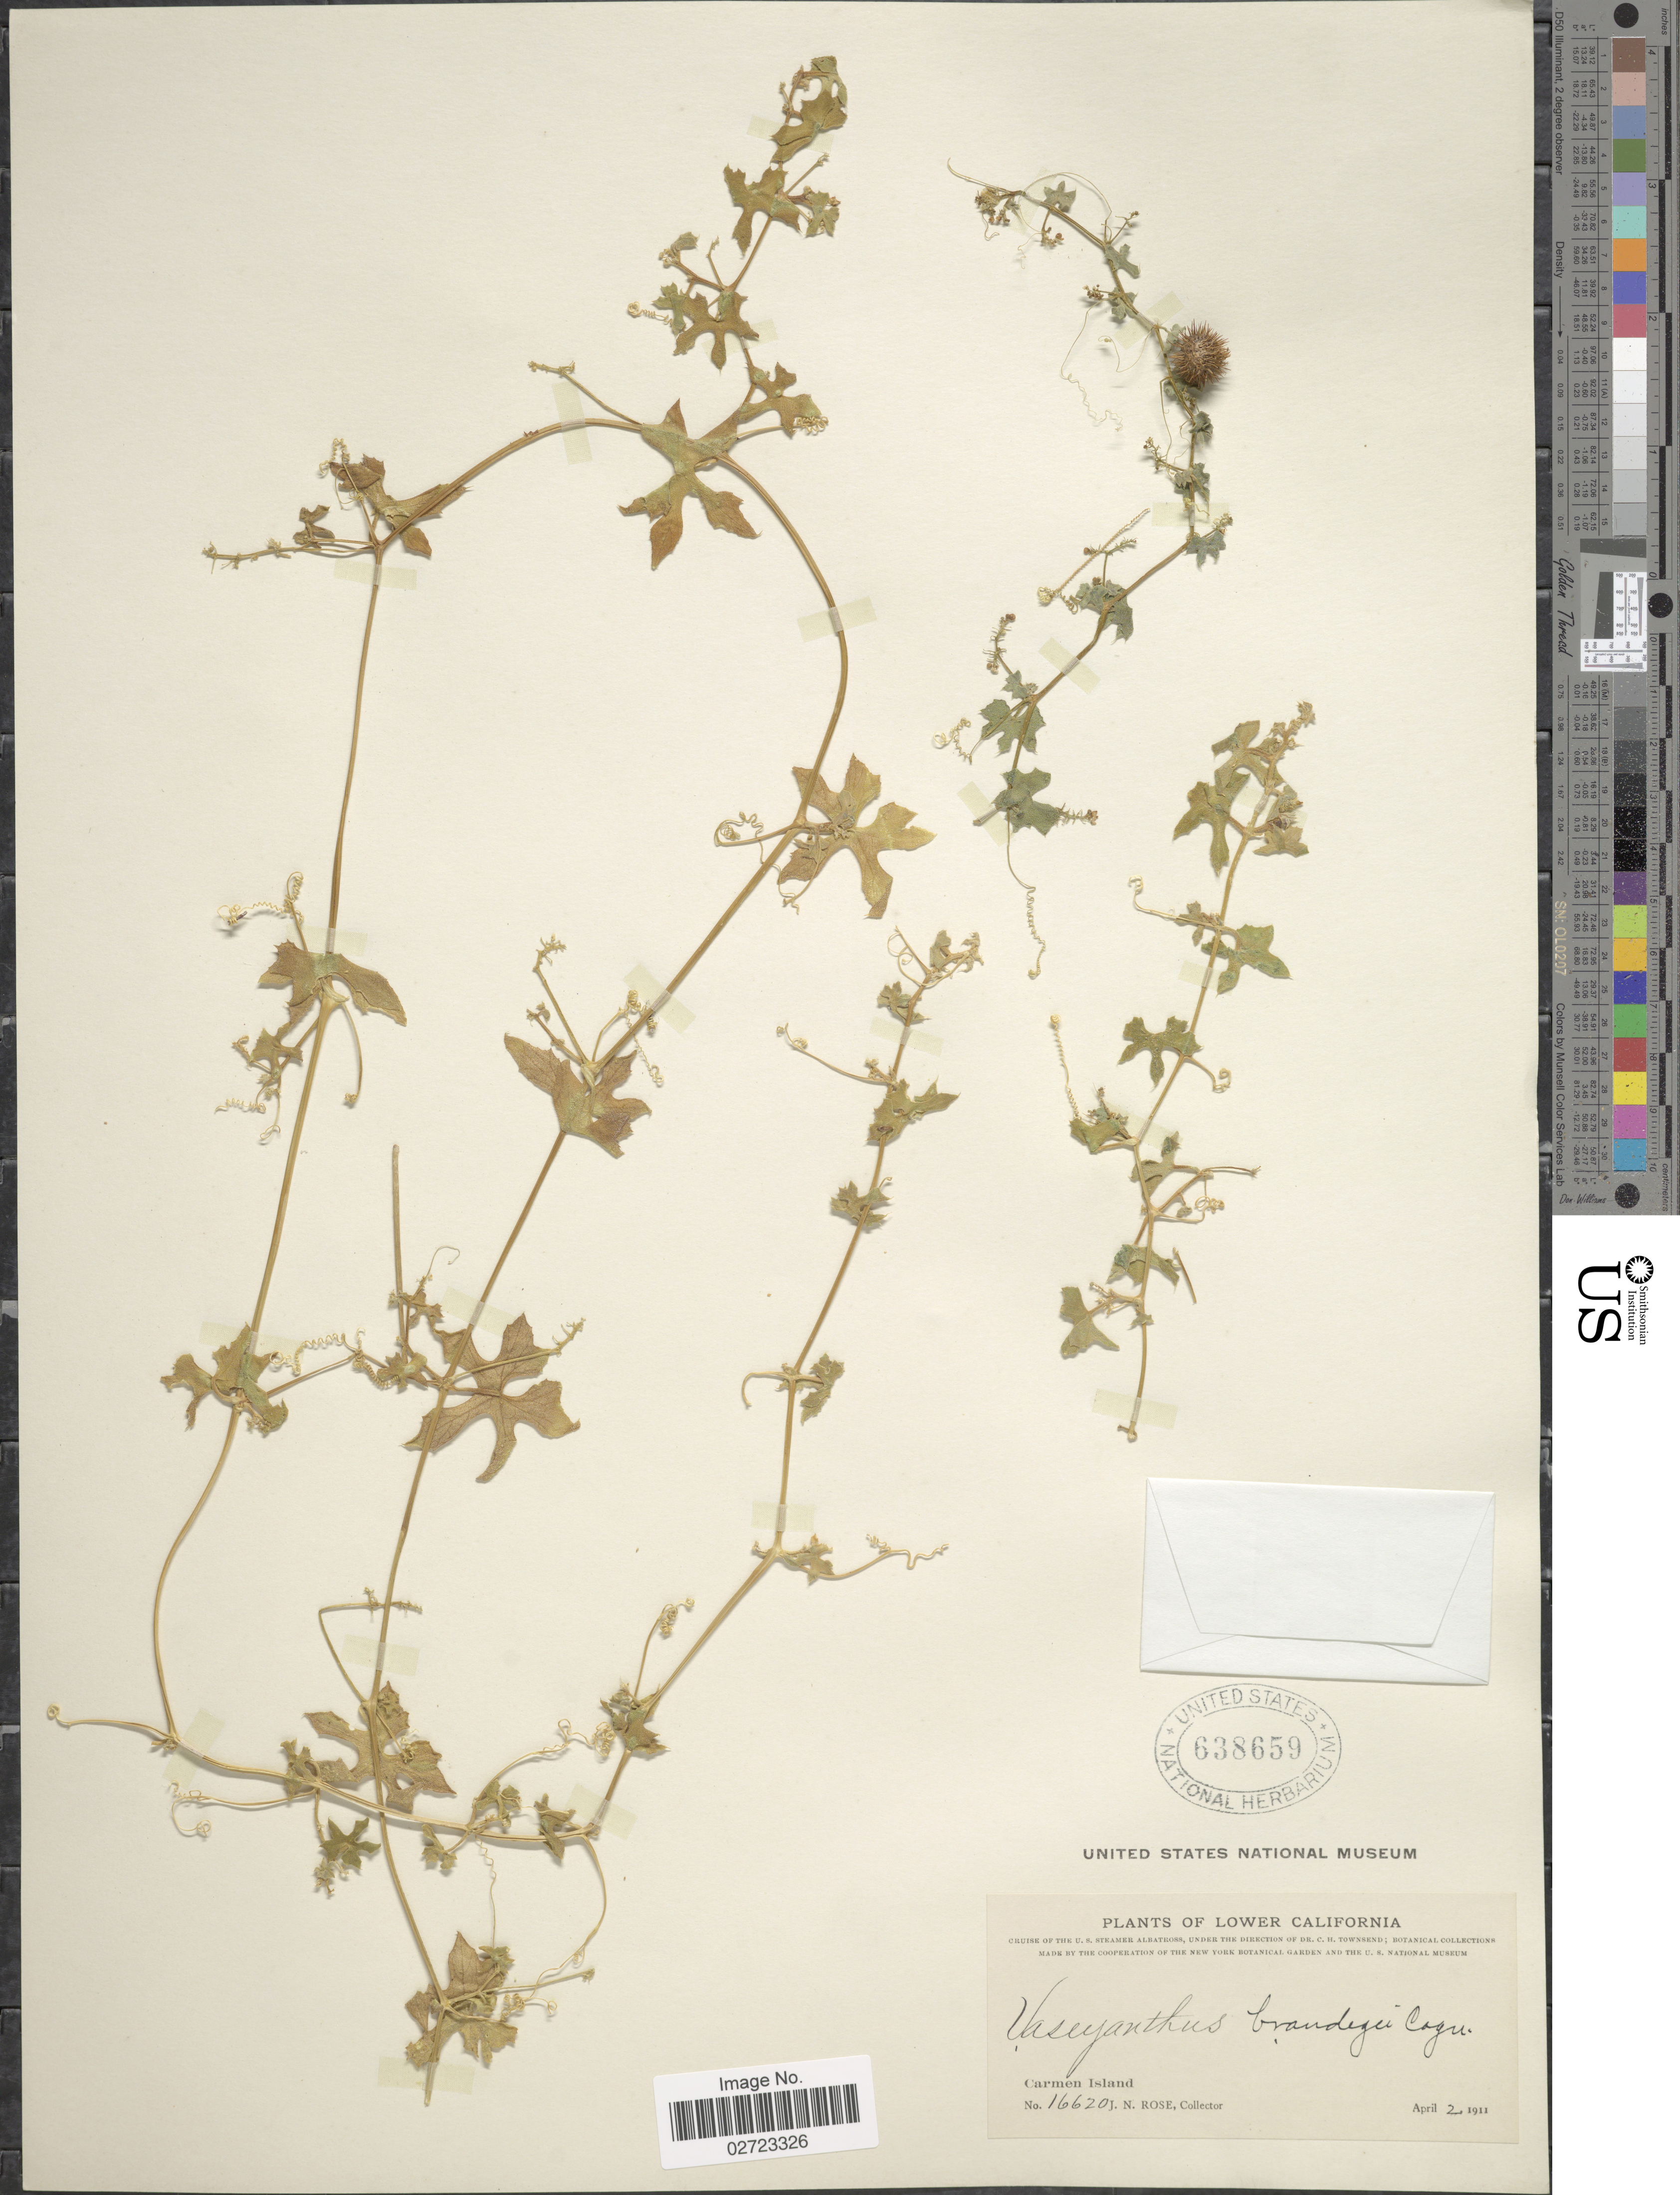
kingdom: Plantae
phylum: Tracheophyta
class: Magnoliopsida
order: Cucurbitales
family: Cucurbitaceae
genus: Echinopepon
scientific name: Echinopepon insularis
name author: S. Watson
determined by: Strong, Mark T., (BOT), Smithsonian Institution - National Museum of Natural History (UNITED STATES)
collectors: J. N. Rose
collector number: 16620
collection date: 1911-04-02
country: Mexico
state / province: Baja California Sur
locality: Lower California, Carmen Island.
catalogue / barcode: US 638659